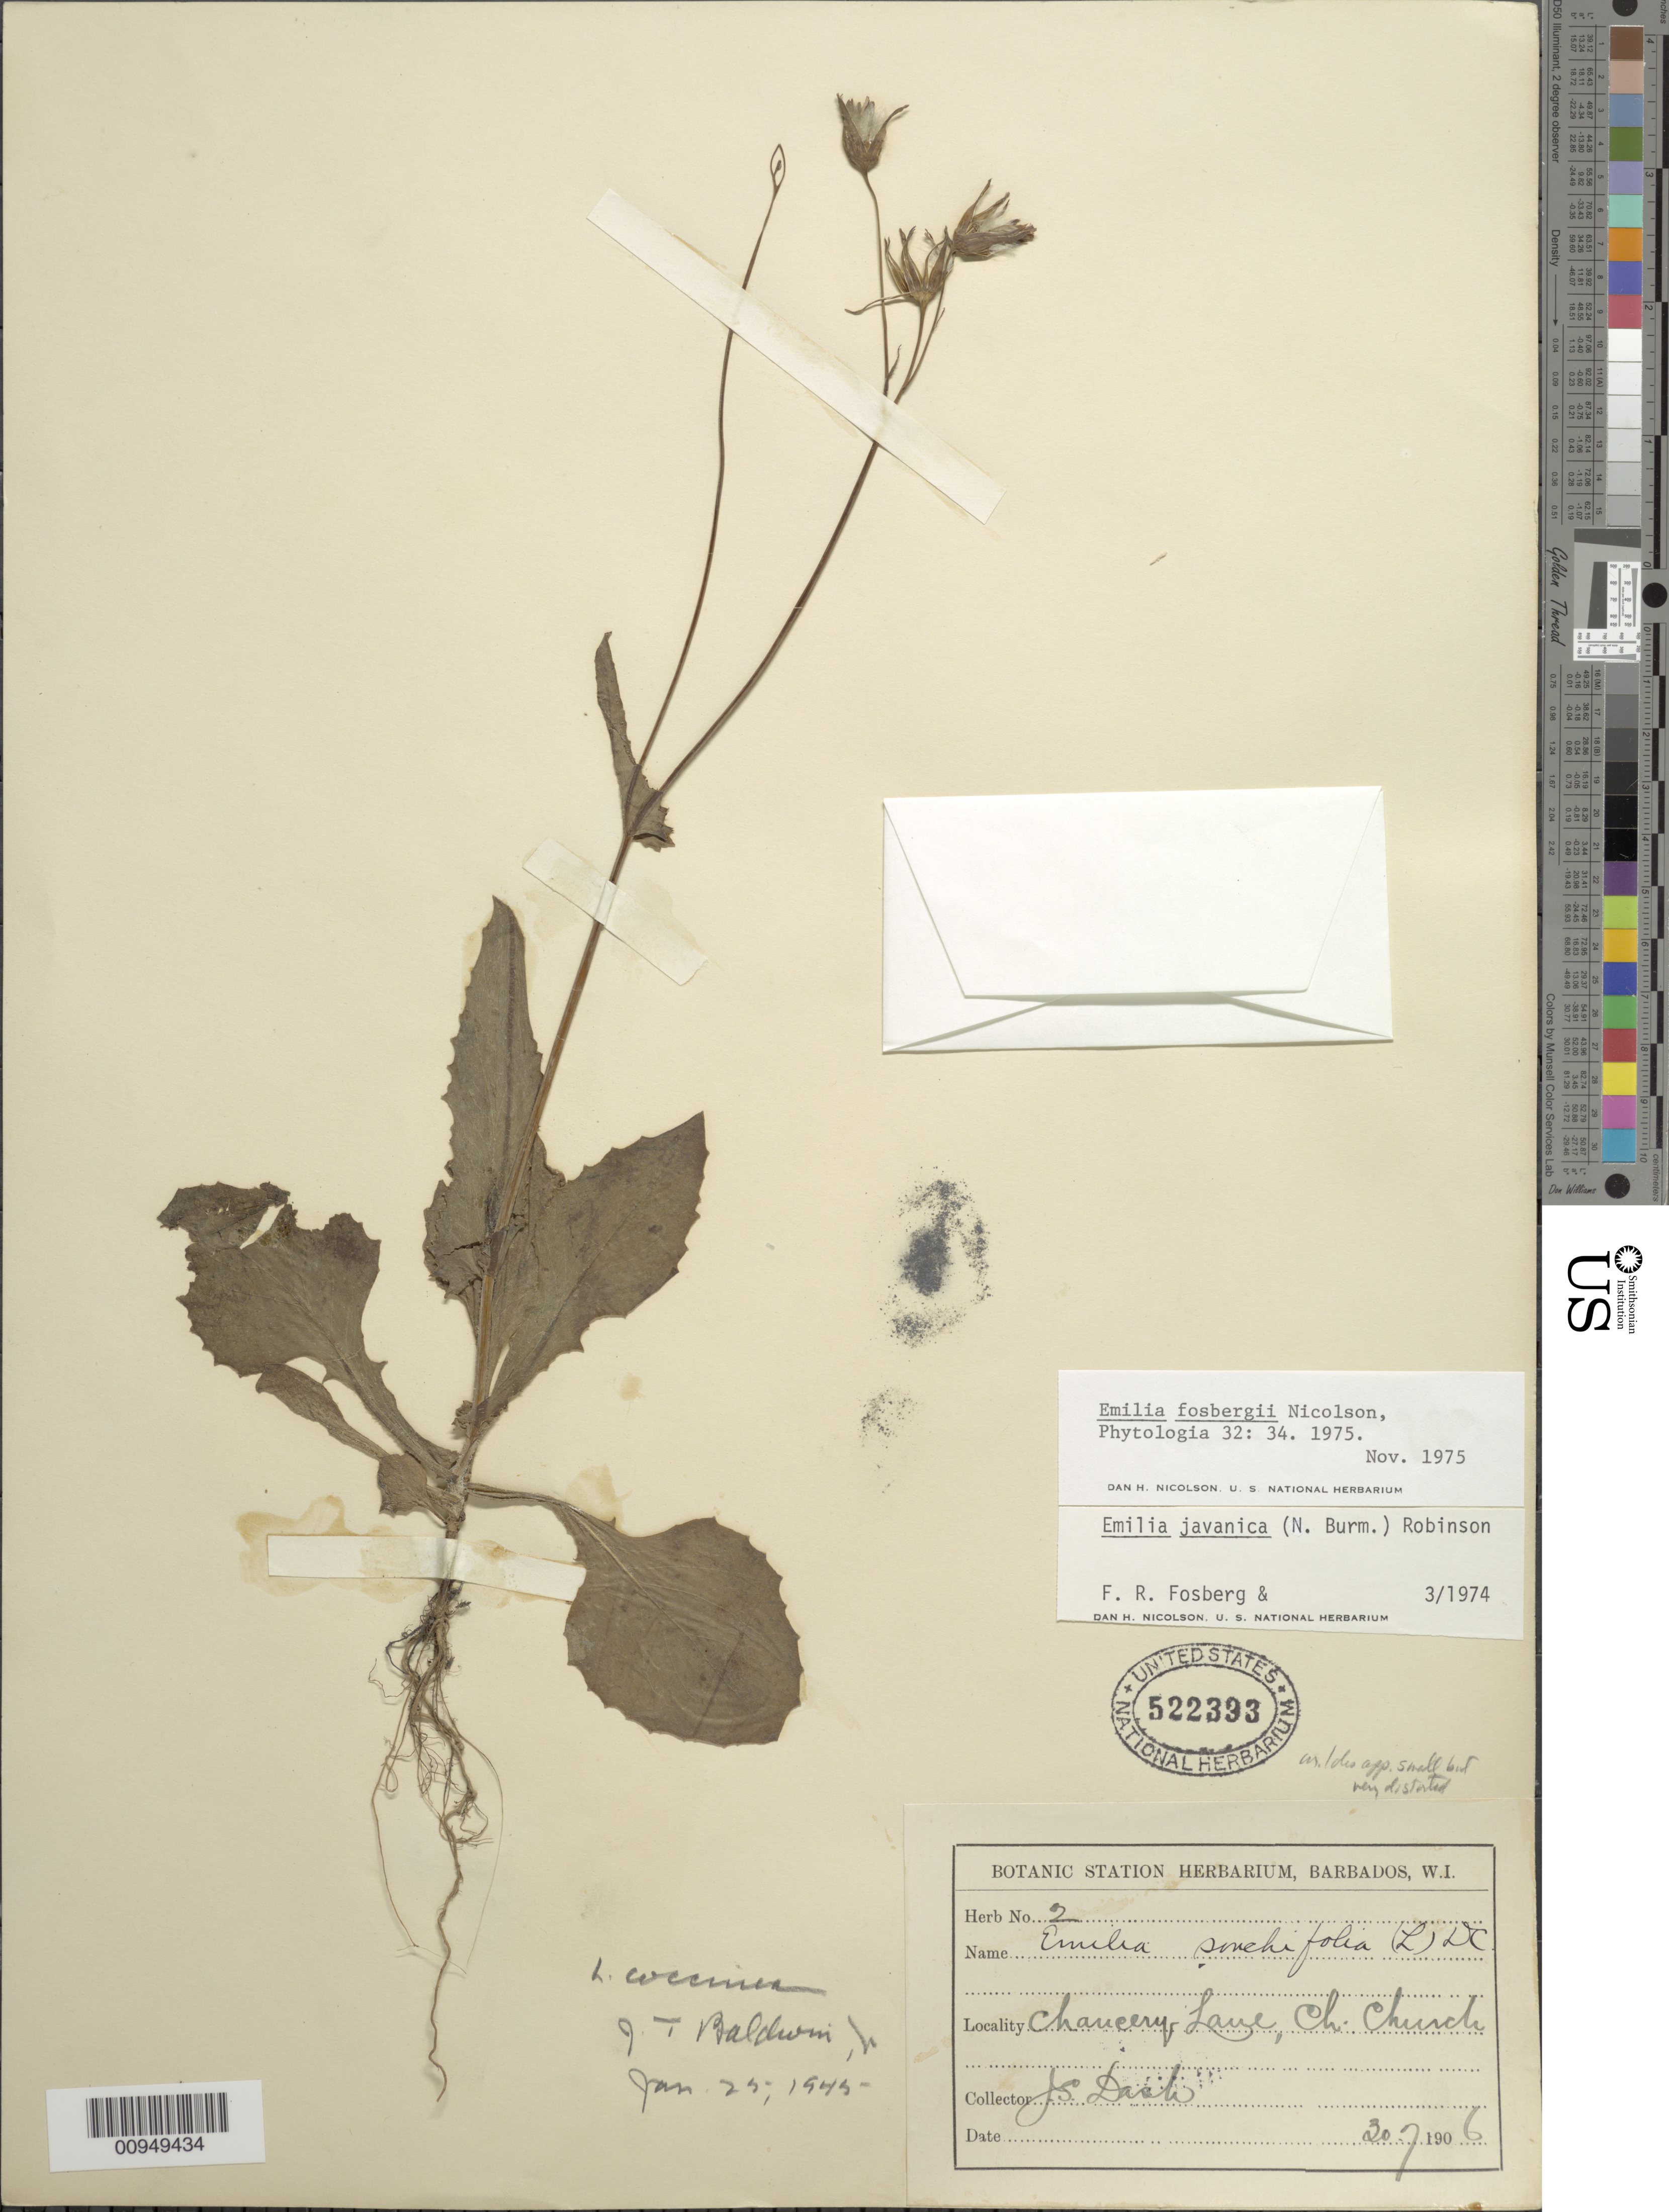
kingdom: Plantae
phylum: Tracheophyta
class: Magnoliopsida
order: Asterales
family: Asteraceae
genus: Emilia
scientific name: Emilia fosbergii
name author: Nicolson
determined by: Nicolson, Dan H.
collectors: J. Dash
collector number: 2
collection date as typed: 30 Jul 1906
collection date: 1906-07-30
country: Barbados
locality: Chancery Lane, Chr. Church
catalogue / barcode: US 522393